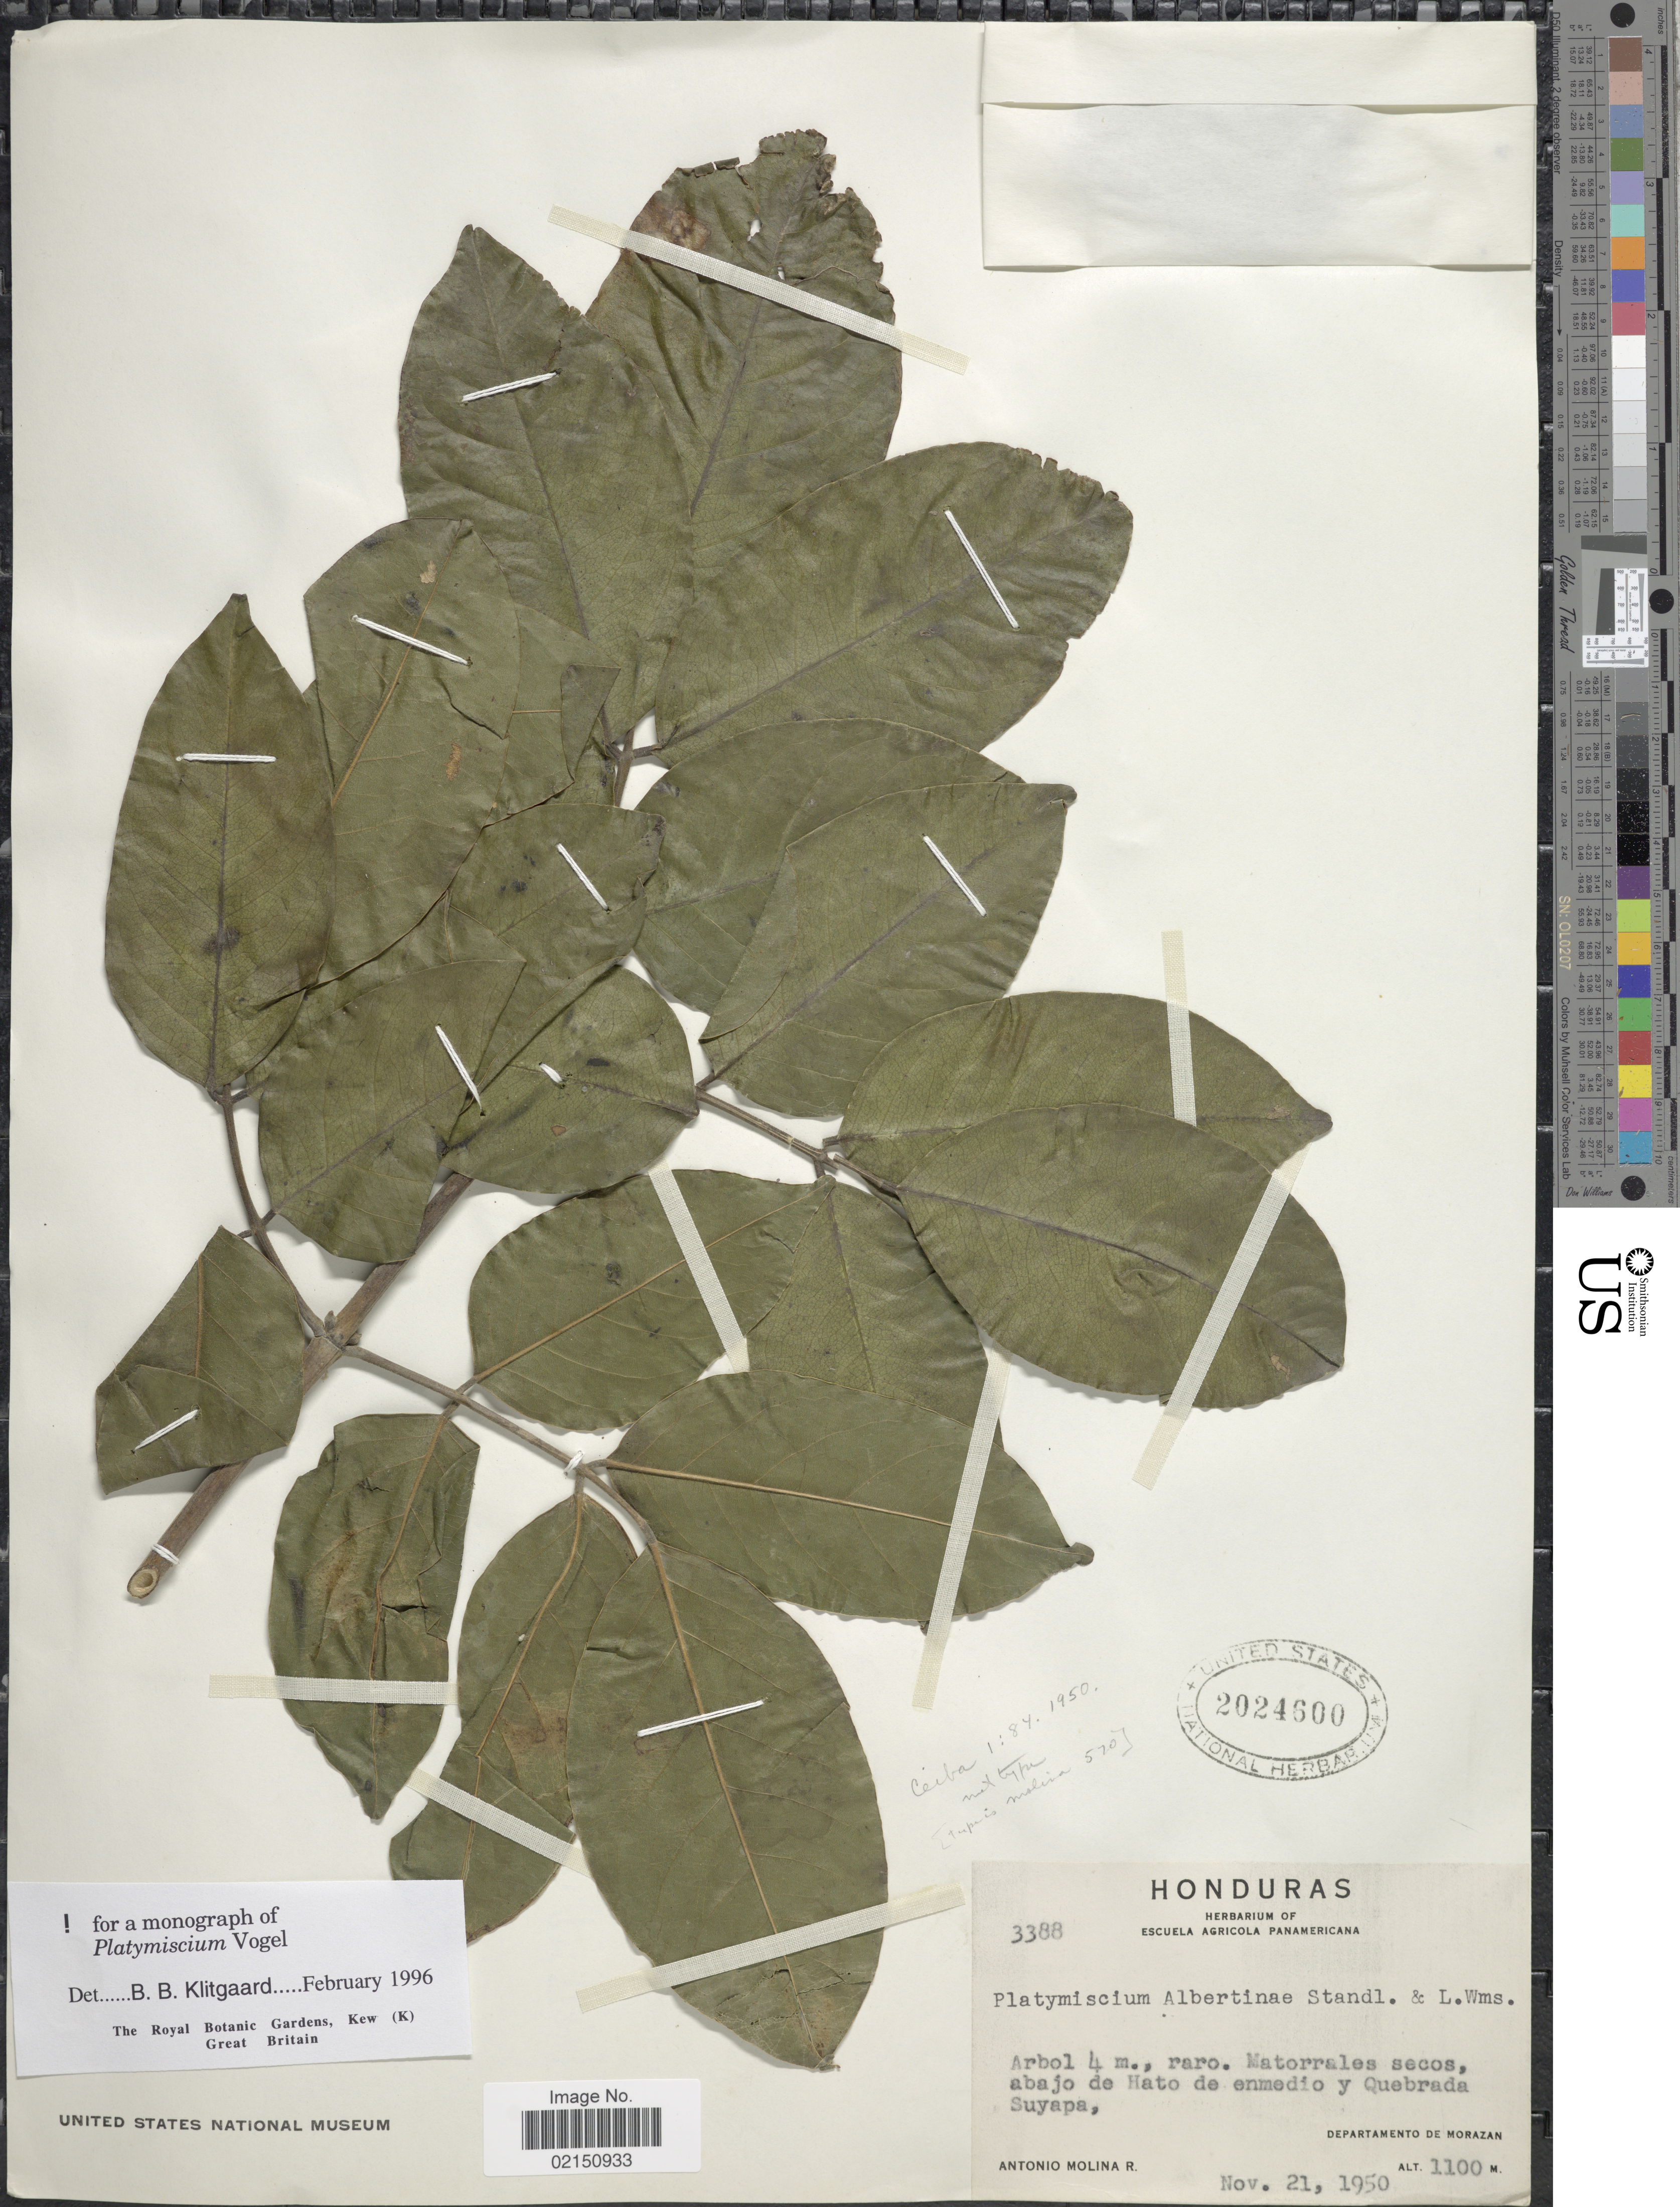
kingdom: Plantae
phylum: Tracheophyta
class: Magnoliopsida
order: Fabales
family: Fabaceae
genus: Platymiscium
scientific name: Platymiscium albertinae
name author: Standl. & L.O. Williams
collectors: A. Molina R.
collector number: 3388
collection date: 1950-11-21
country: Honduras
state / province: Fco. Morazán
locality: Matorrales secos, abajo de Hato de enmedio y Quebrada Suyapa, Departamento de Morazan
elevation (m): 1100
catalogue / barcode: US 2024600